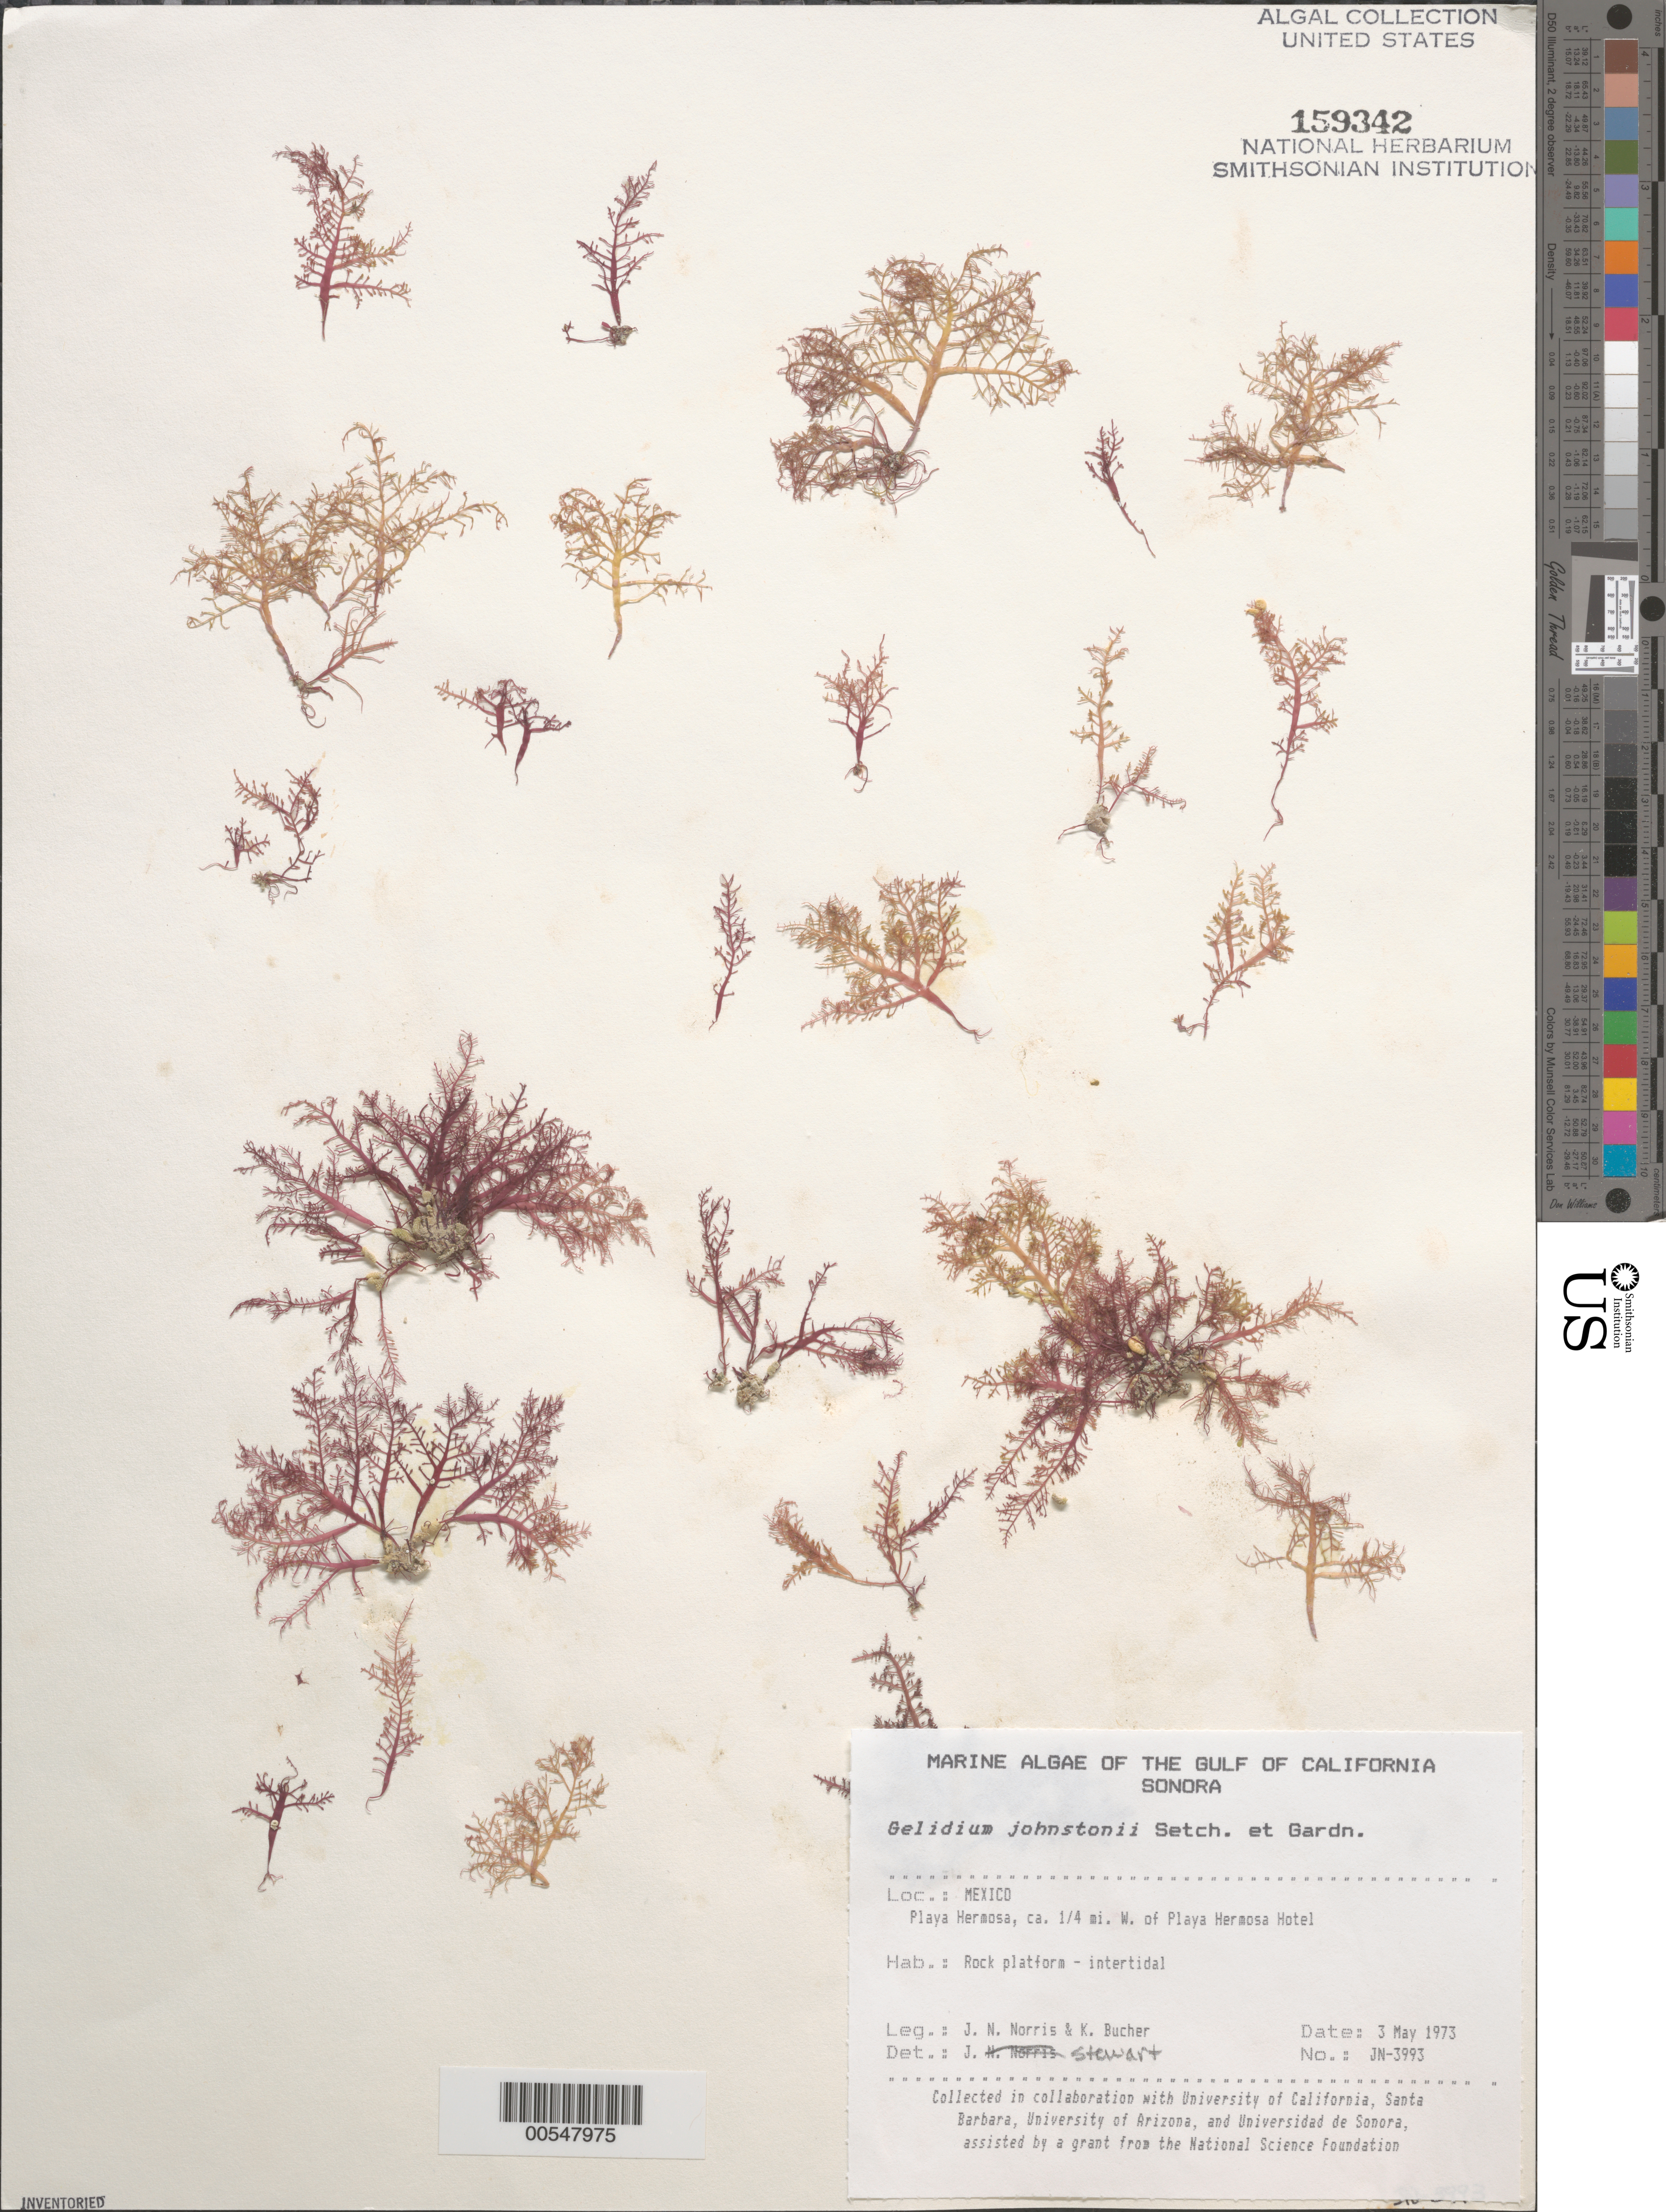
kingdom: Plantae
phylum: Rhodophyta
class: Florideophyceae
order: Gelidiales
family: Gelidiaceae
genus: Gelidium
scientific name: Gelidium johnstonii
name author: Setchell & N.L. Gardner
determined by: Stewart, J.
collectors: J. N. Norris & K. E. Bucher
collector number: JN-3993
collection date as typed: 03 May 1973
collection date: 1973-05-03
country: Mexico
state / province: Sonora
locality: Playa Hermosa, Puerto Penasco, ca. 0.25 mile west of Playa Hermosa Hotel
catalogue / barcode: US 159342